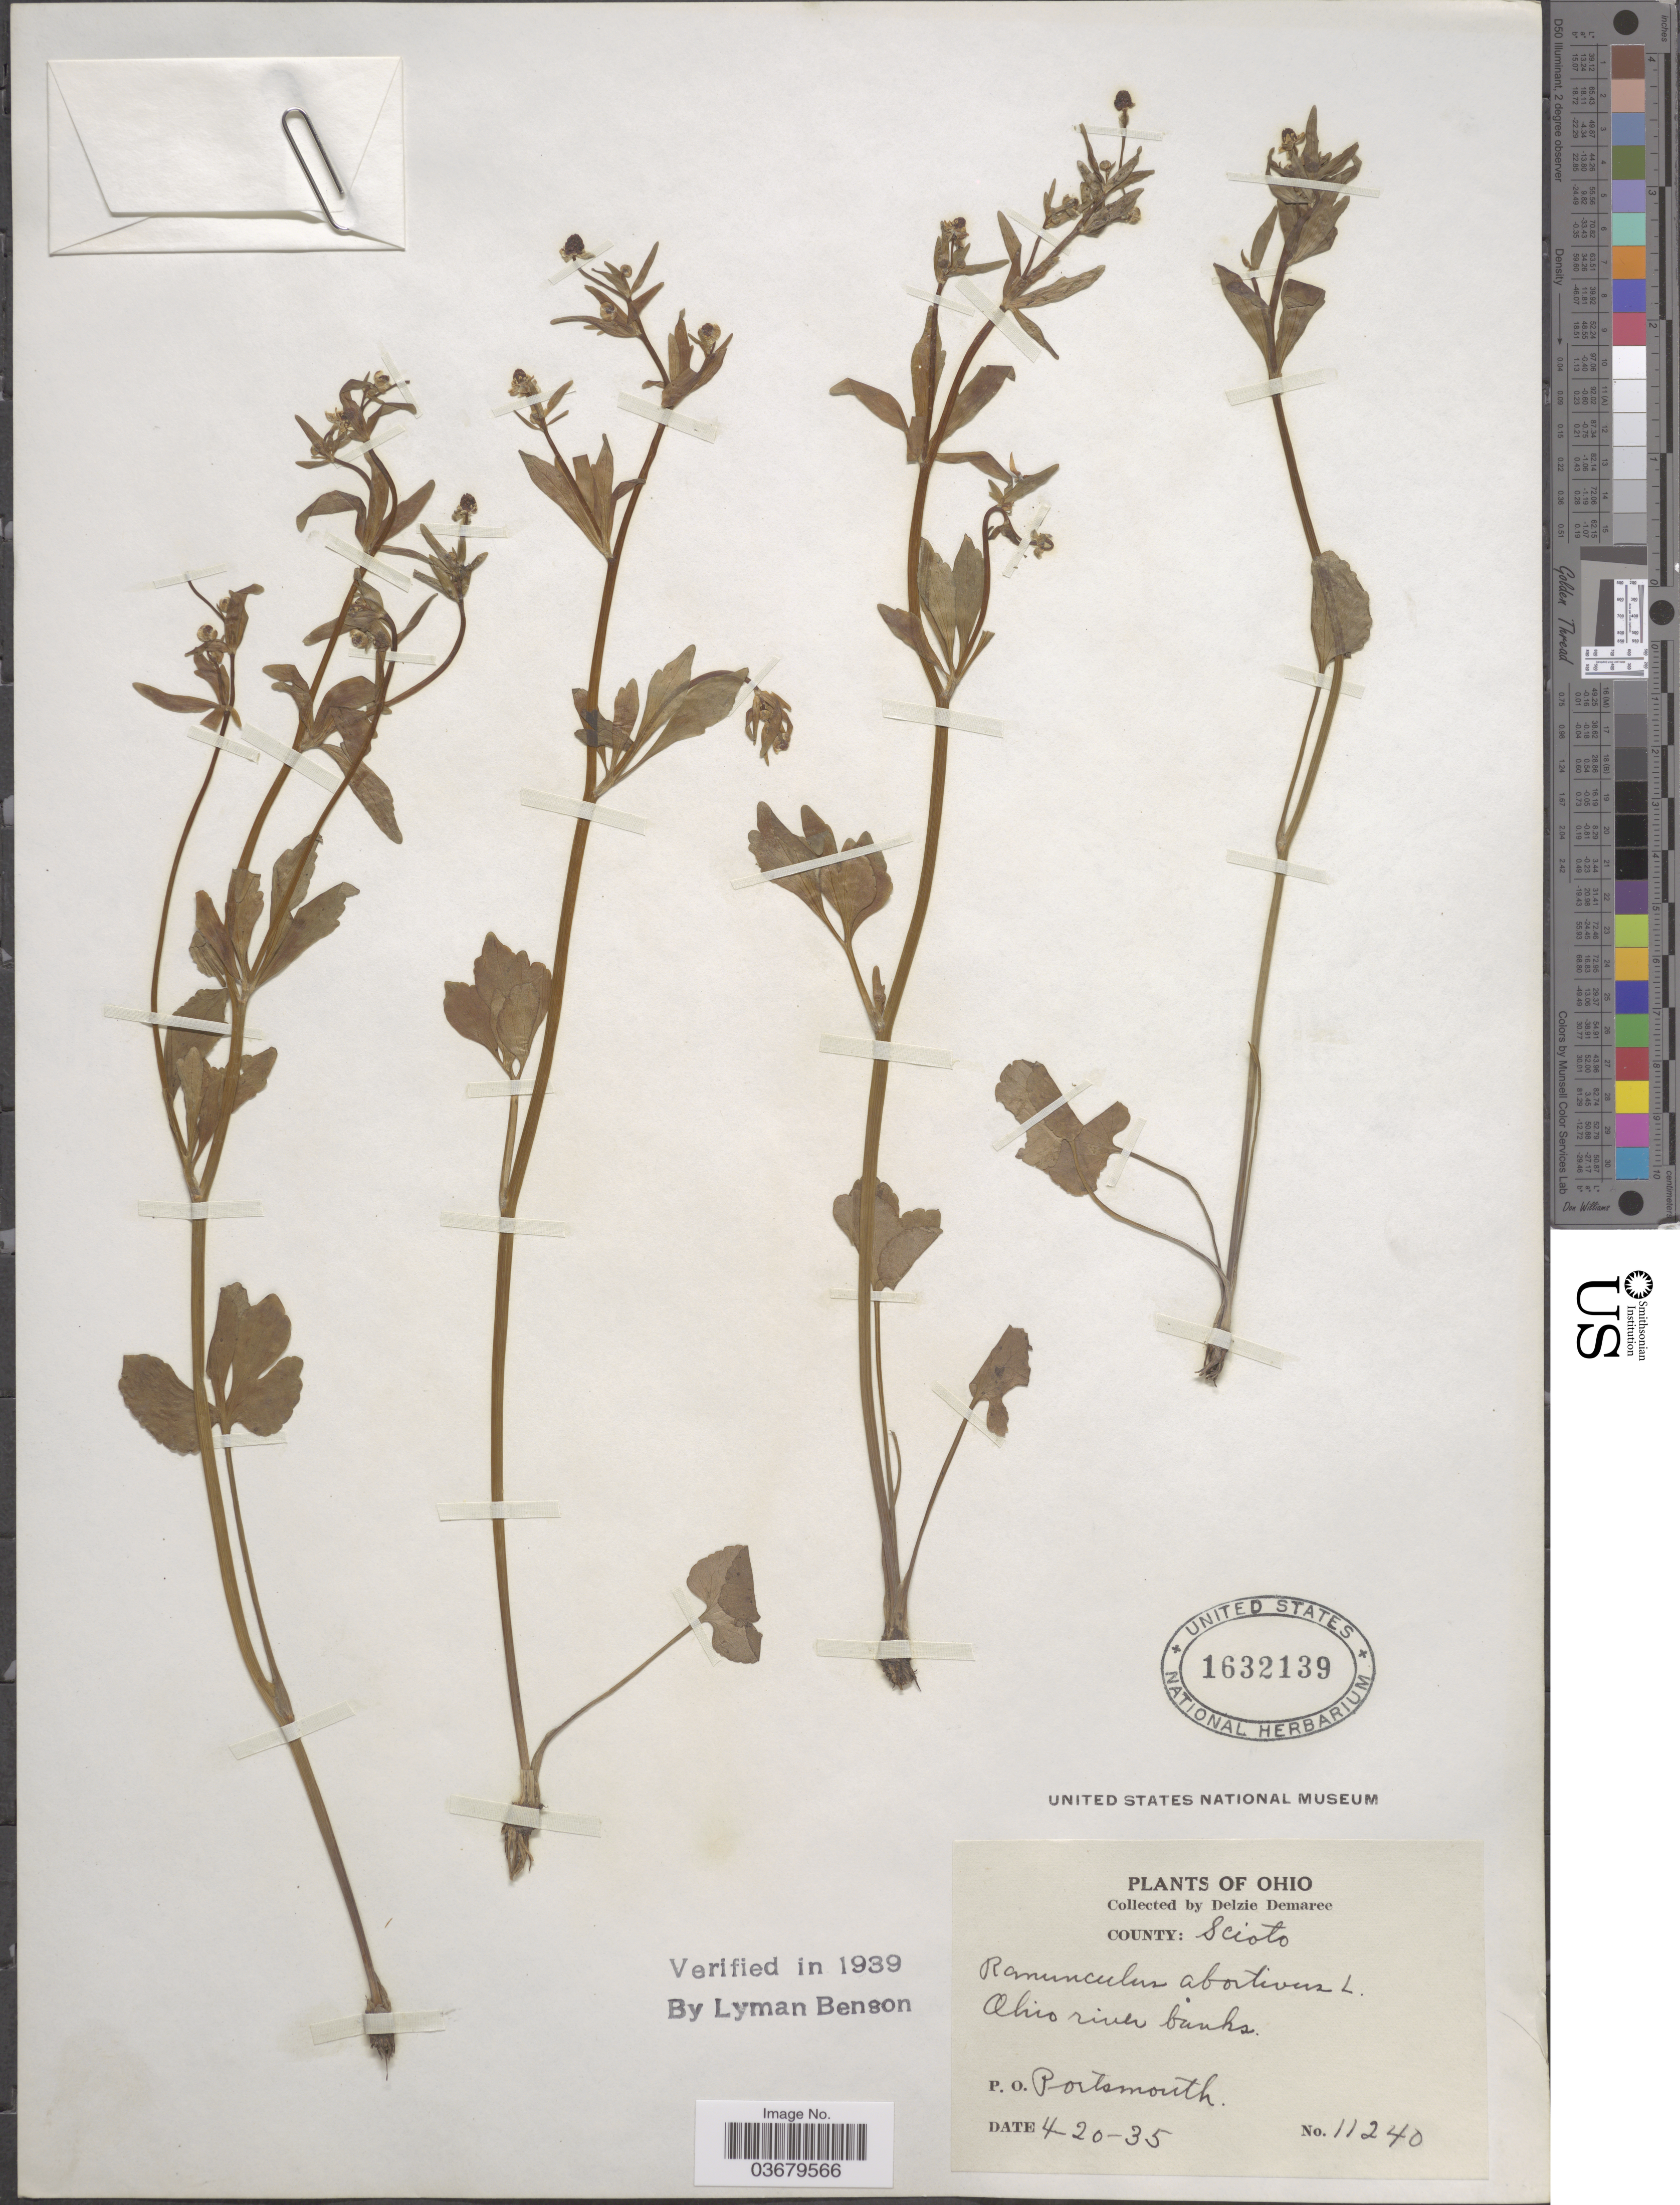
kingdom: Plantae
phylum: Tracheophyta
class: Magnoliopsida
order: Ranunculales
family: Ranunculaceae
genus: Ranunculus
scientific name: Ranunculus abortivus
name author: L.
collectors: D. Demaree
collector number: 11240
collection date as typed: Transcribed d/m/y: 20/4/35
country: United States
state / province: Ohio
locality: County: Scioto. Ohio river banks. P. O. Portsmouth.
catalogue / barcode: US 1632139